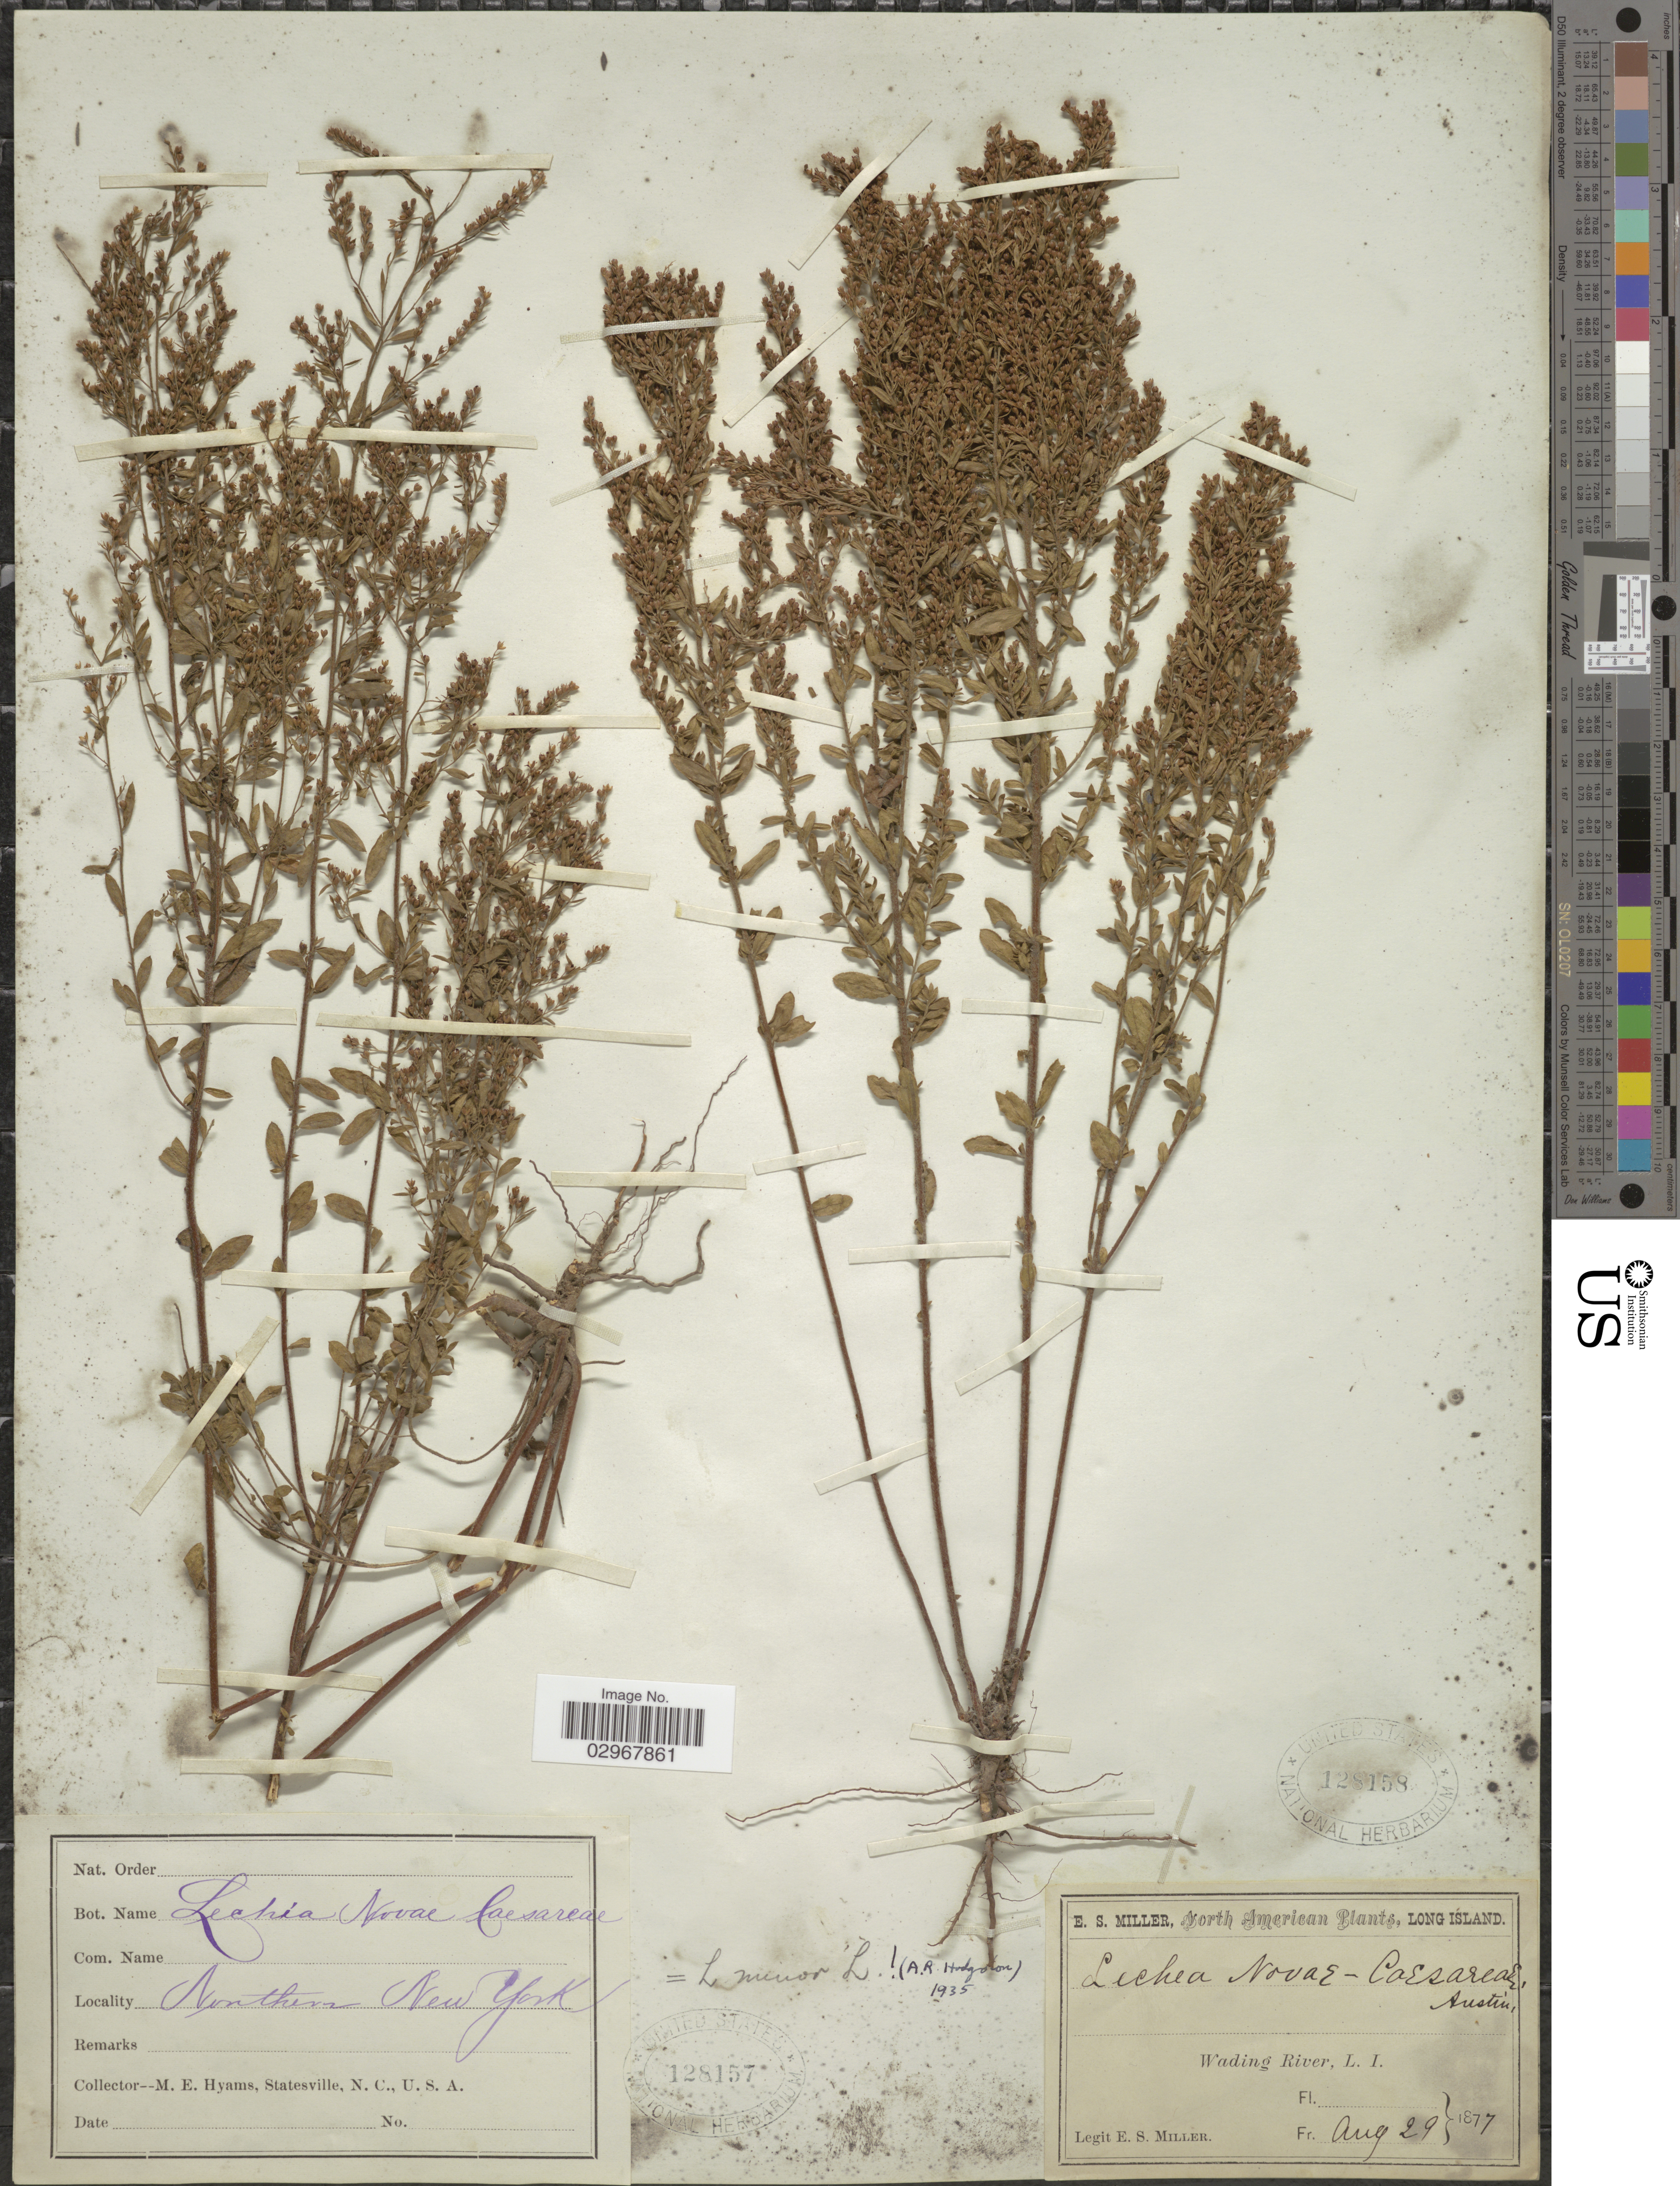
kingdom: Plantae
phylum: Tracheophyta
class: Magnoliopsida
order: Malvales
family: Cistaceae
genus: Lechea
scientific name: Lechea minor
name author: L.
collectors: E. S. Miller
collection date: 1877-08-29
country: United States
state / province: New York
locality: Long Island. Wading River, L.I.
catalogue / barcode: US 128158-2